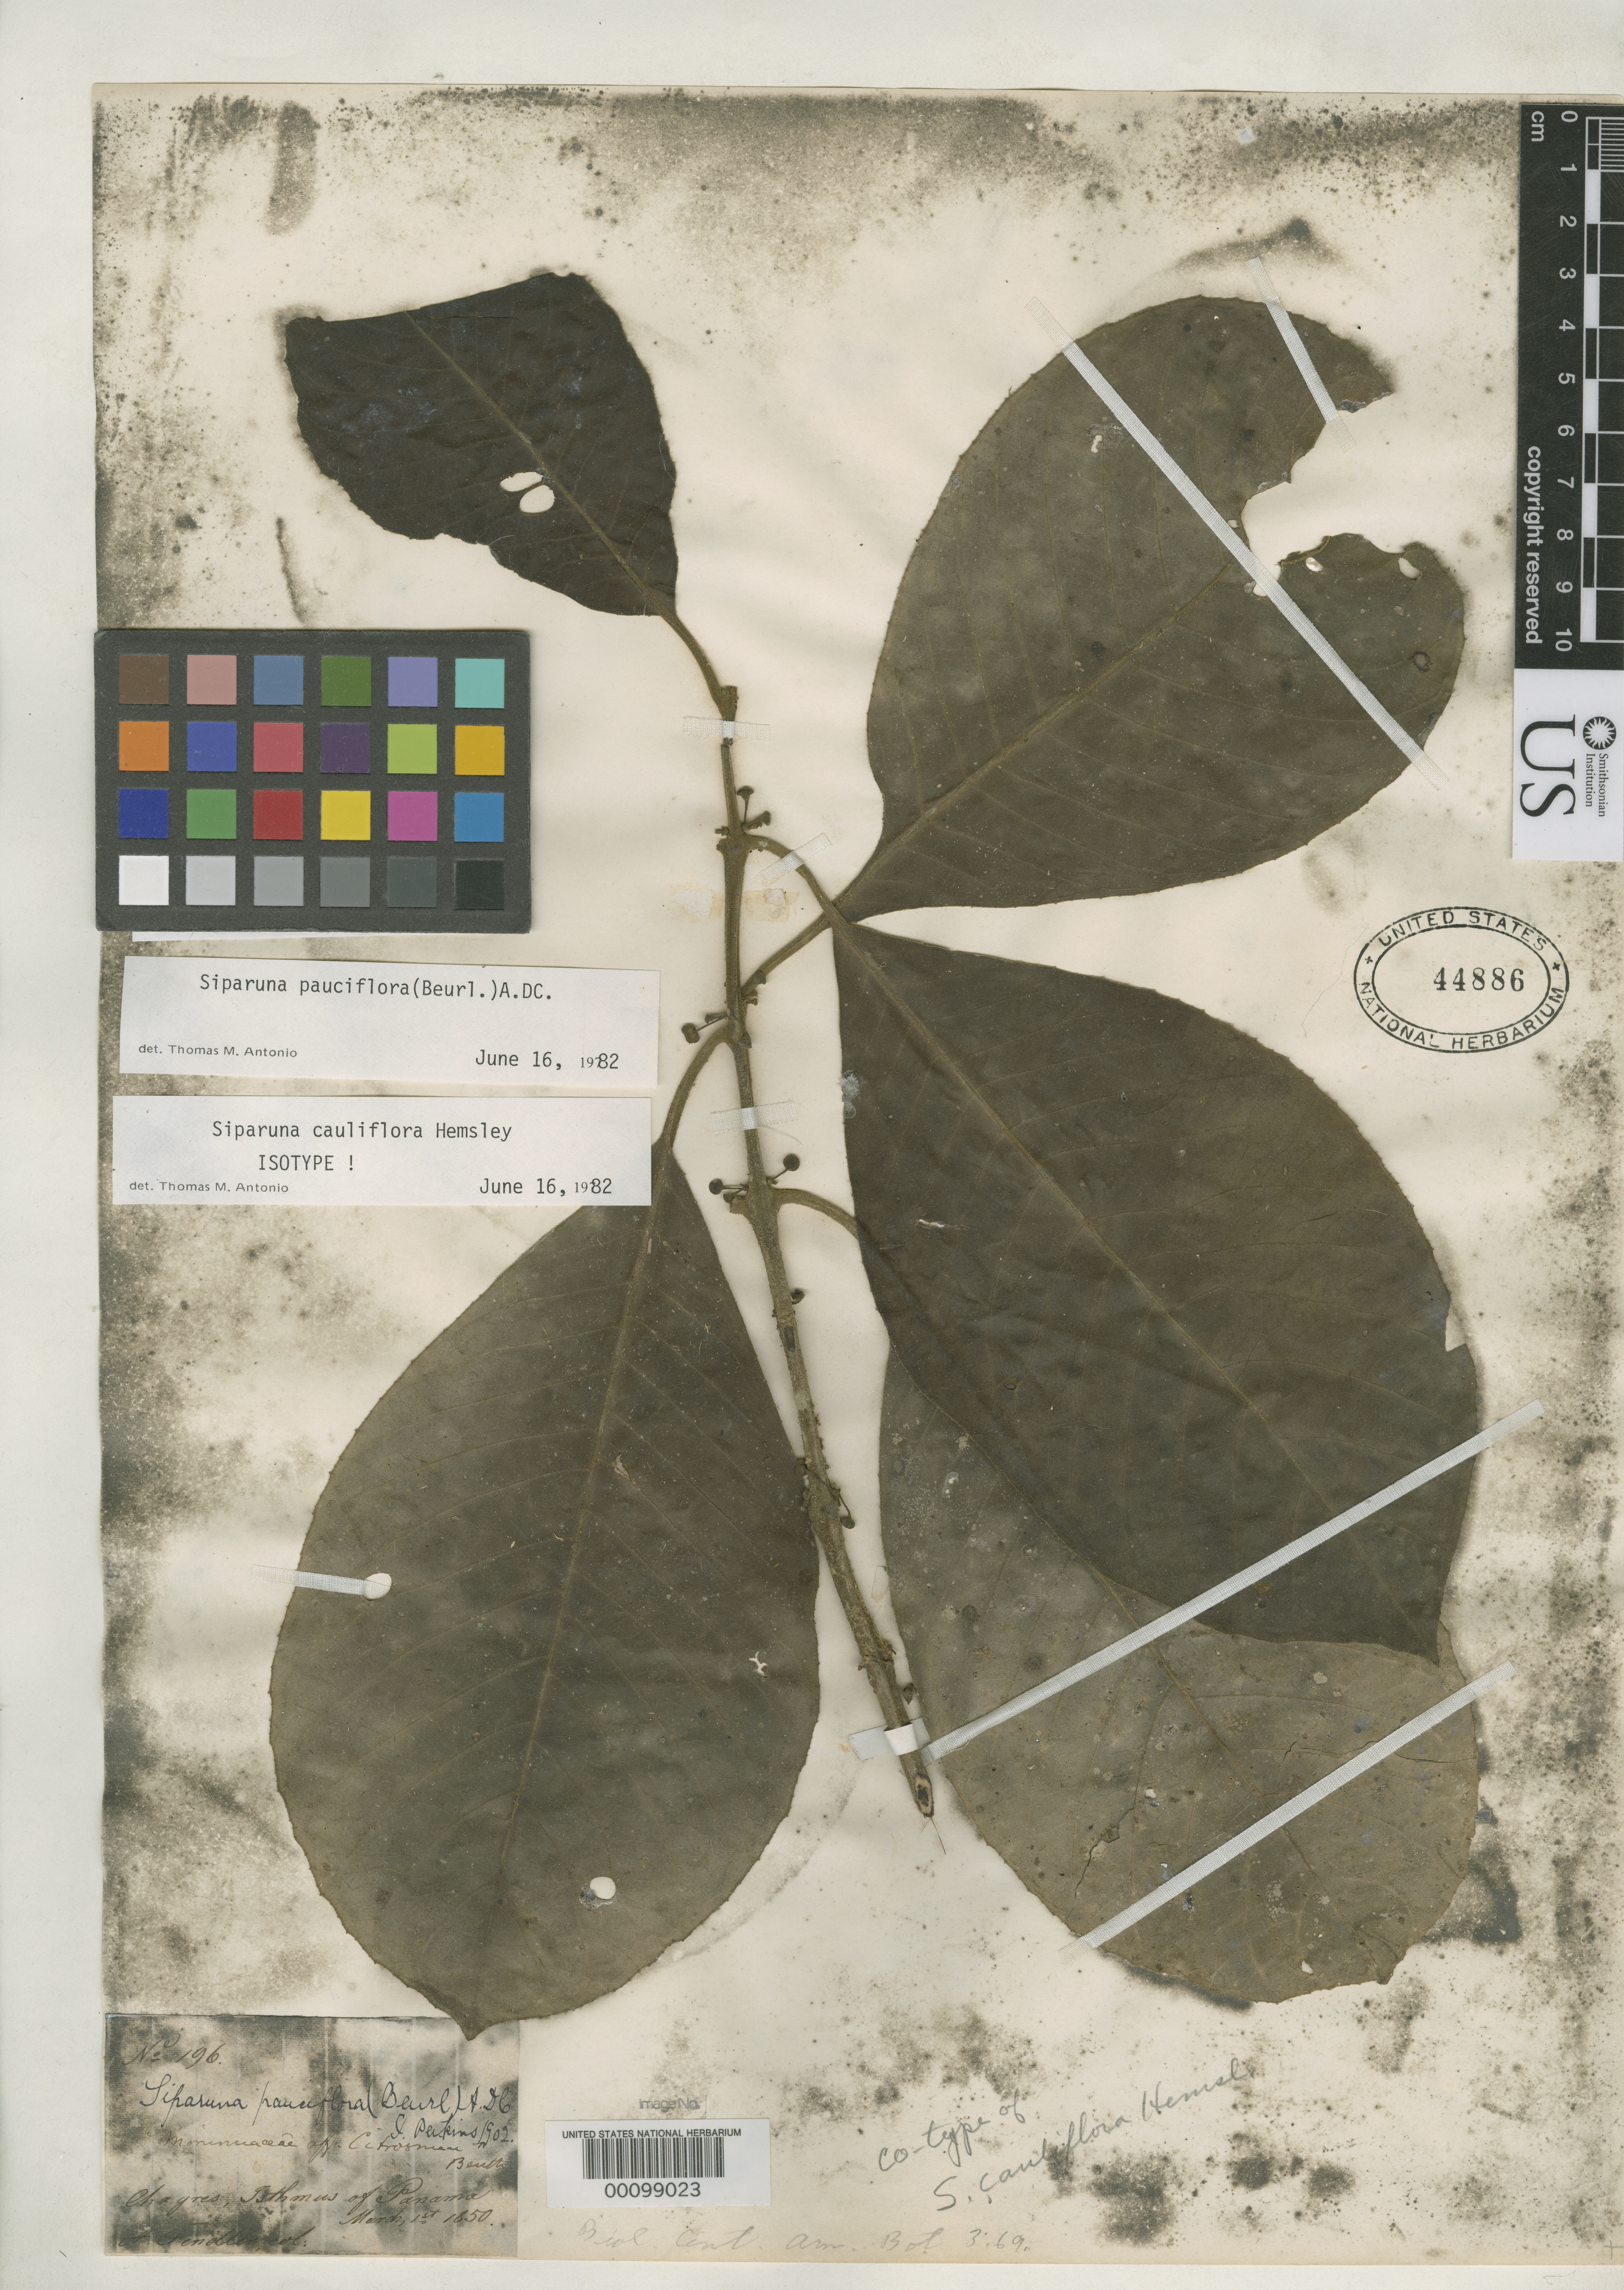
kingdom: Plantae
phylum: Tracheophyta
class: Magnoliopsida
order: Laurales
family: Siparunaceae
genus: Siparuna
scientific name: Siparuna cauliflora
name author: Hemsl.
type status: Isosyntype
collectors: A. Fendler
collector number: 196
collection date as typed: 01 Mar 1850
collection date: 1850-03-01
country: Panama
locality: Chagres.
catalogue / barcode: US 44886